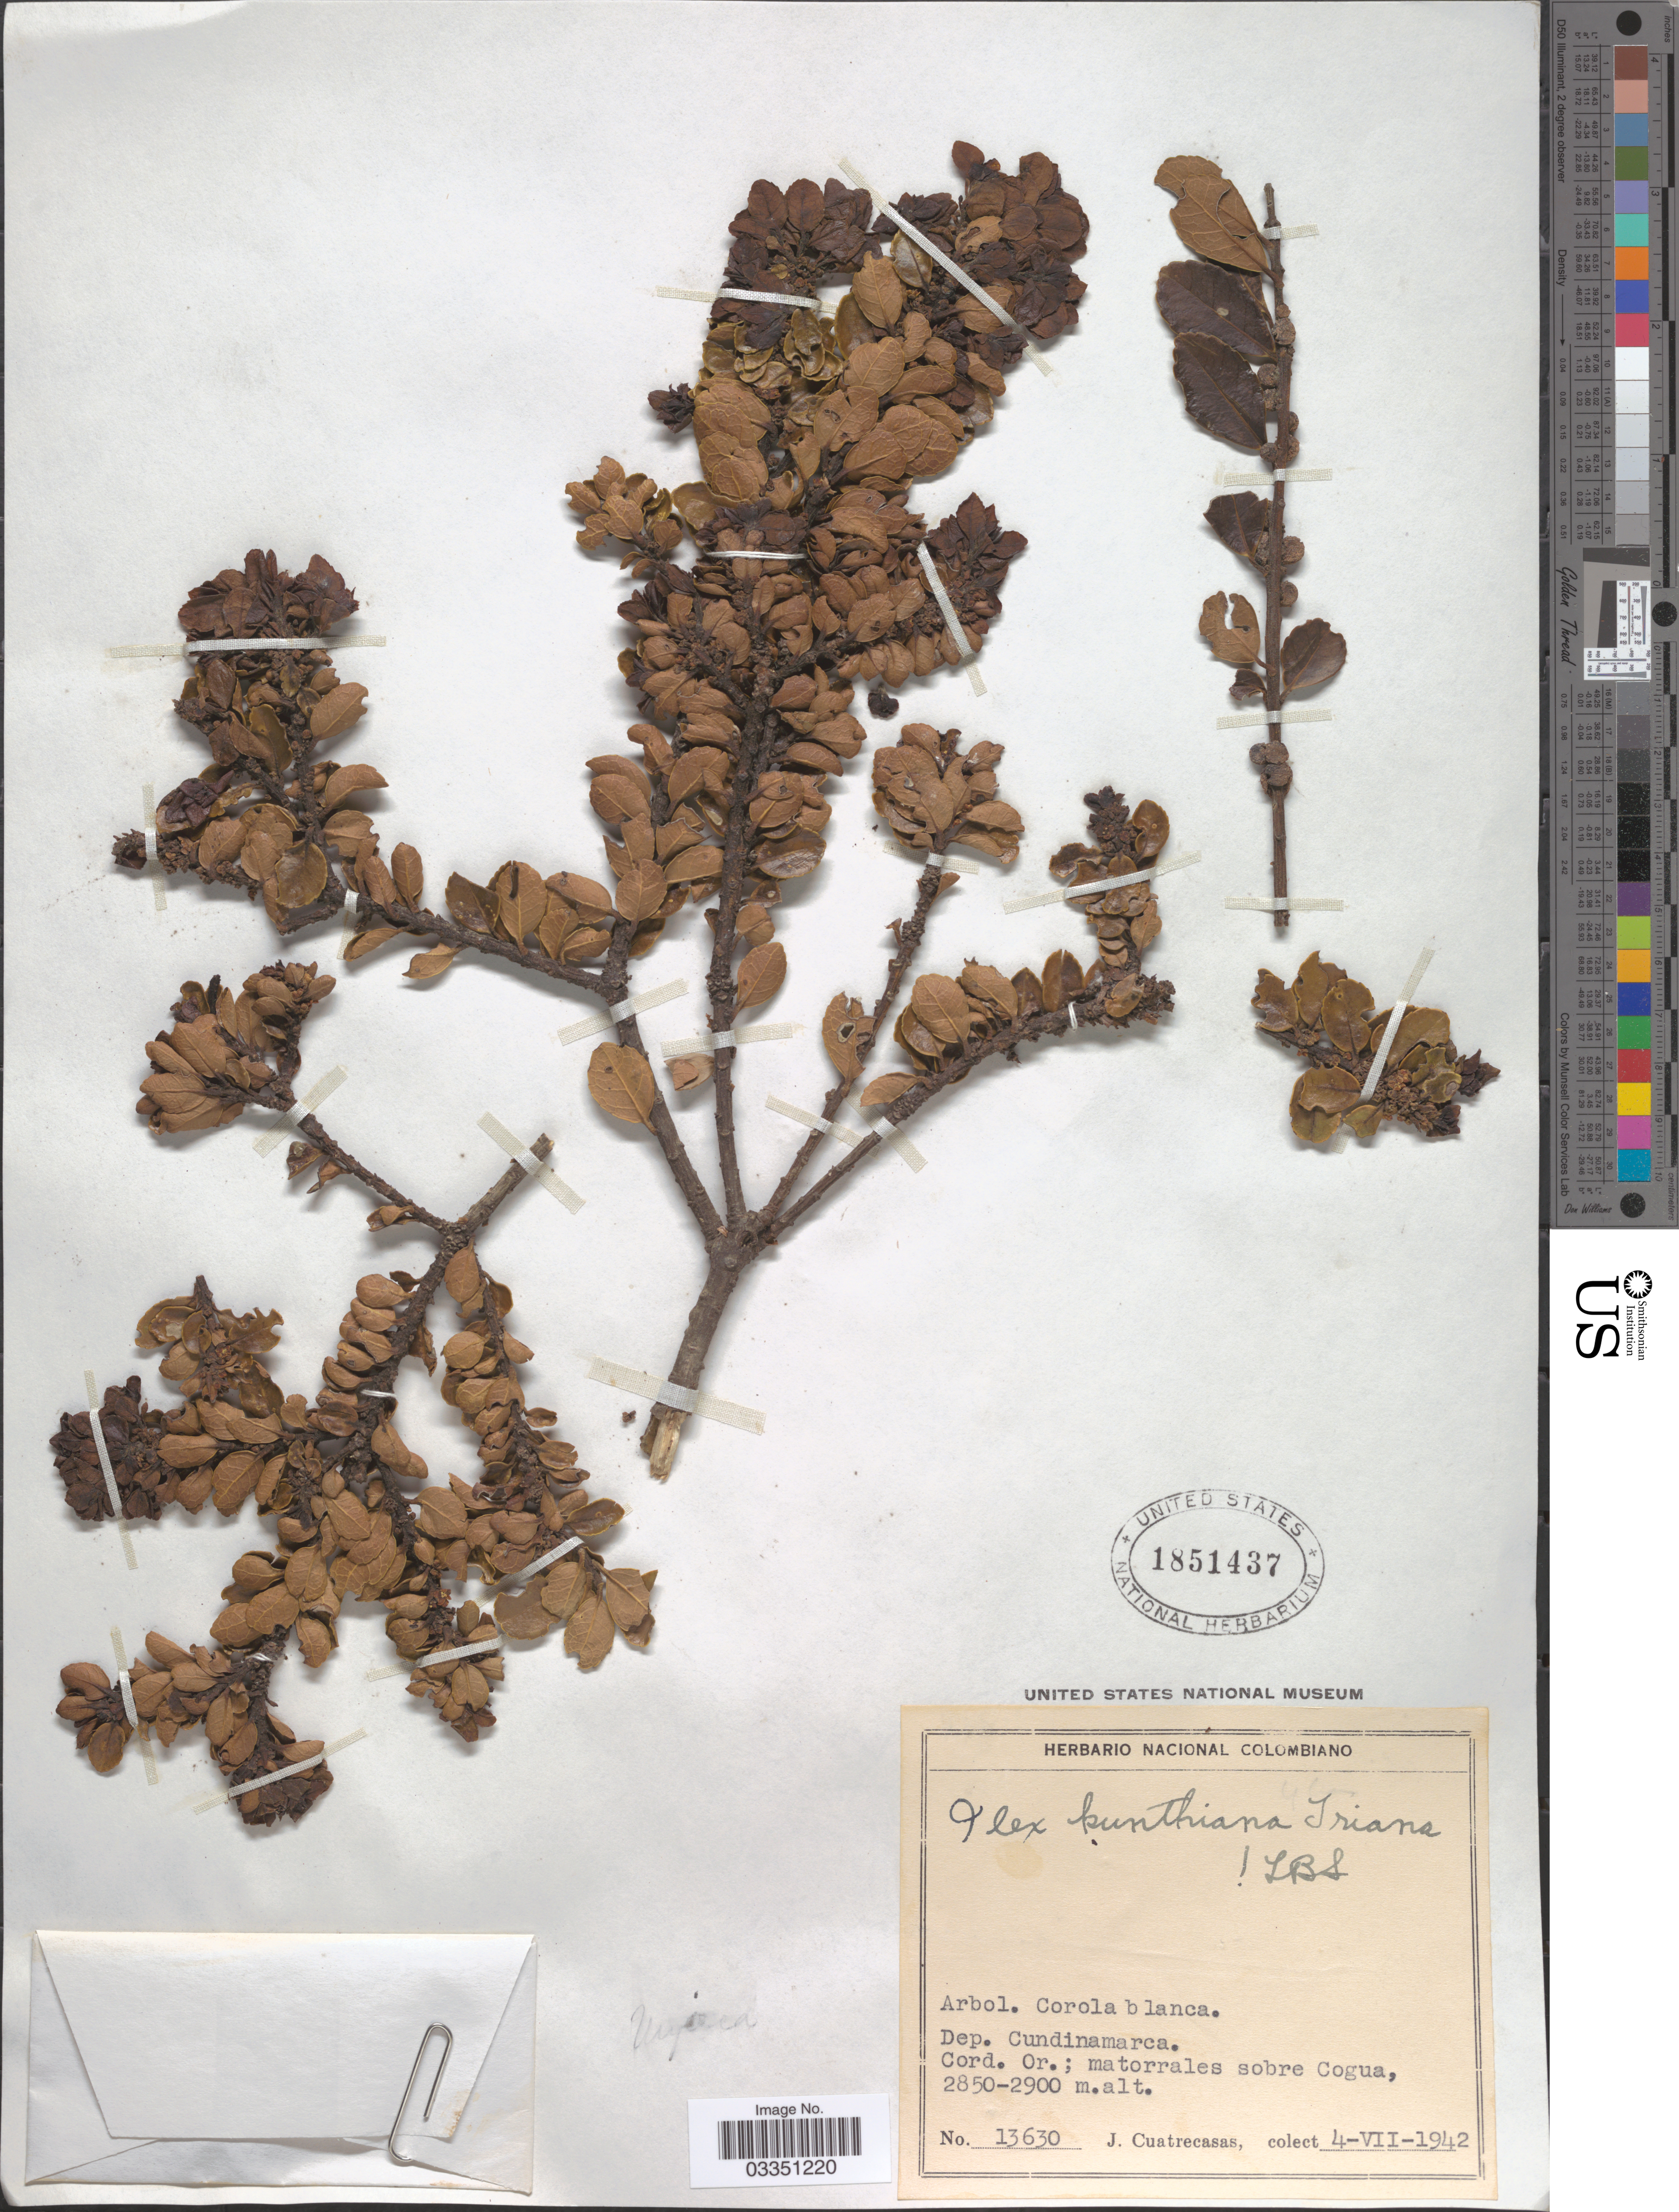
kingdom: Plantae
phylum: Tracheophyta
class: Magnoliopsida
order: Aquifoliales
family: Aquifoliaceae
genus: Ilex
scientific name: Ilex kunthiana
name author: Triana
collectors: J. Cuatrecasas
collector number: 13630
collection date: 1942-07-04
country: Colombia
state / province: Cundinamarca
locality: Dep. Cundinamarca. Cord. Or.; matorrales sobre Cogua.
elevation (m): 2850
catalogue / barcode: US 1851437